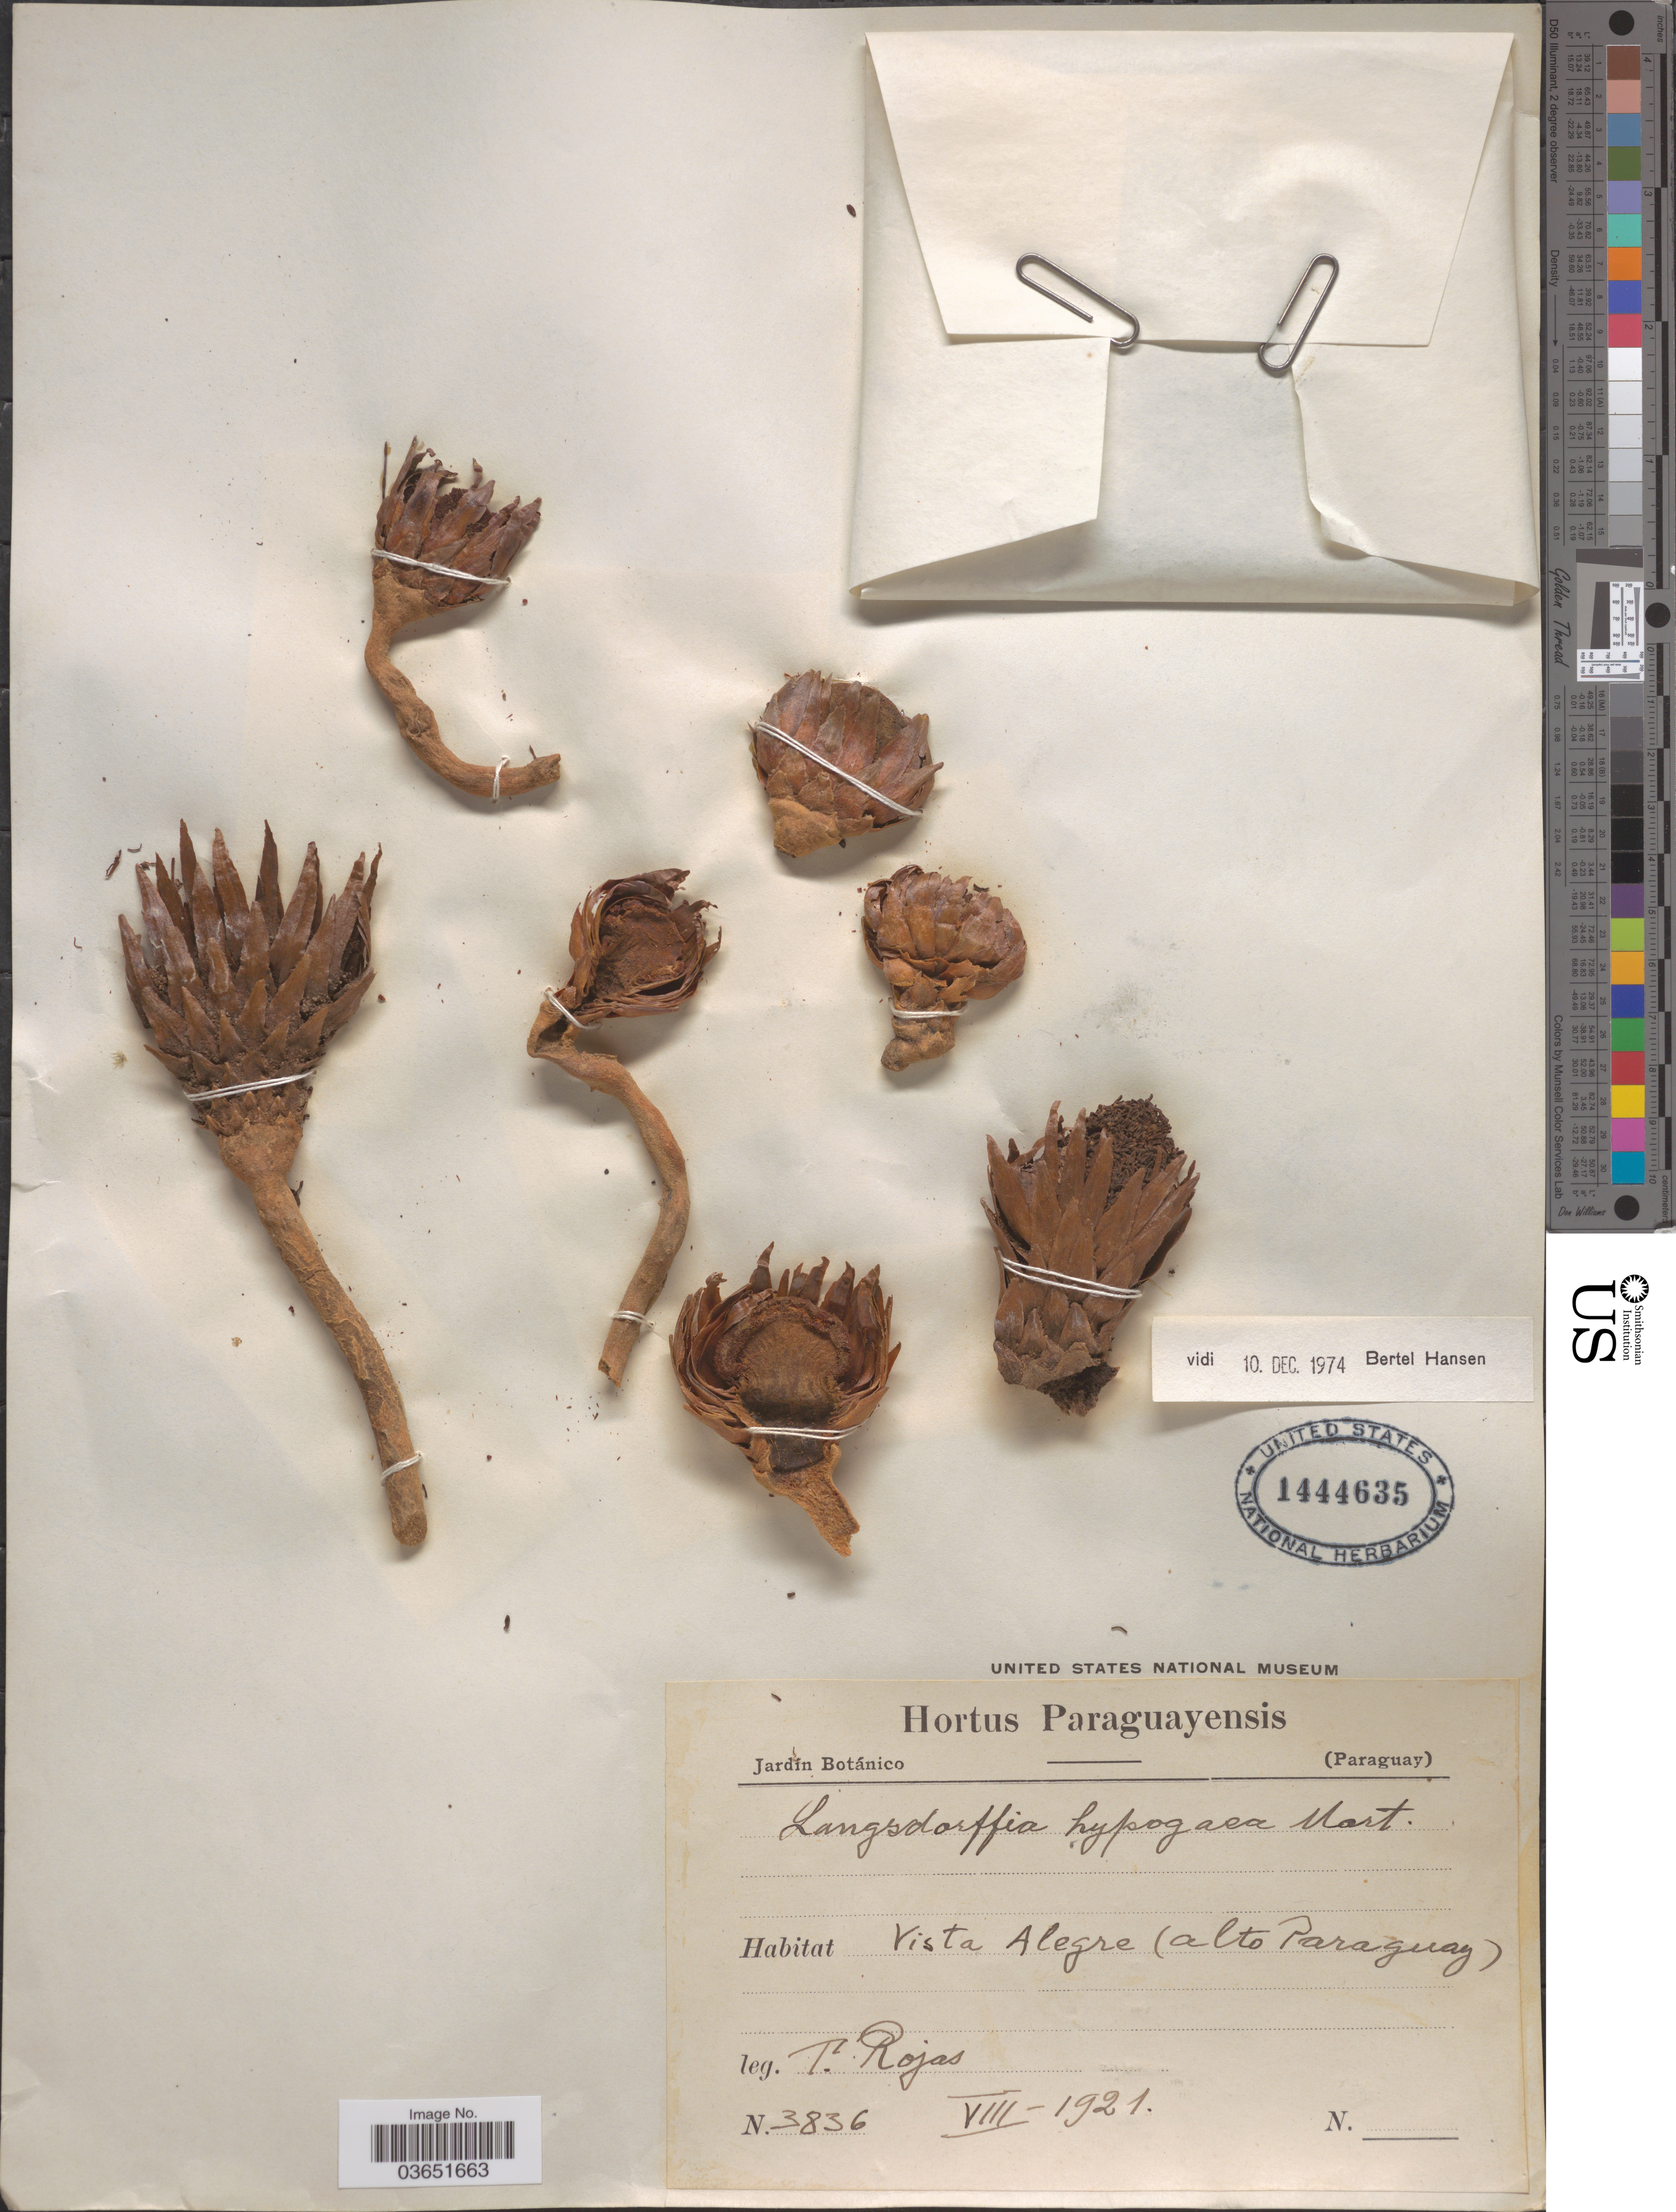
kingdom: Plantae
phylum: Tracheophyta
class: Magnoliopsida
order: Santalales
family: Balanophoraceae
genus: Langsdorffia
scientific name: Langsdorffia hypogaea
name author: Mart.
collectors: T. Rojas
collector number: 3836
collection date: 1921-08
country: Paraguay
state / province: Alto Paraguay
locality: Vista Alegre.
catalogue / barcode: US 1444635